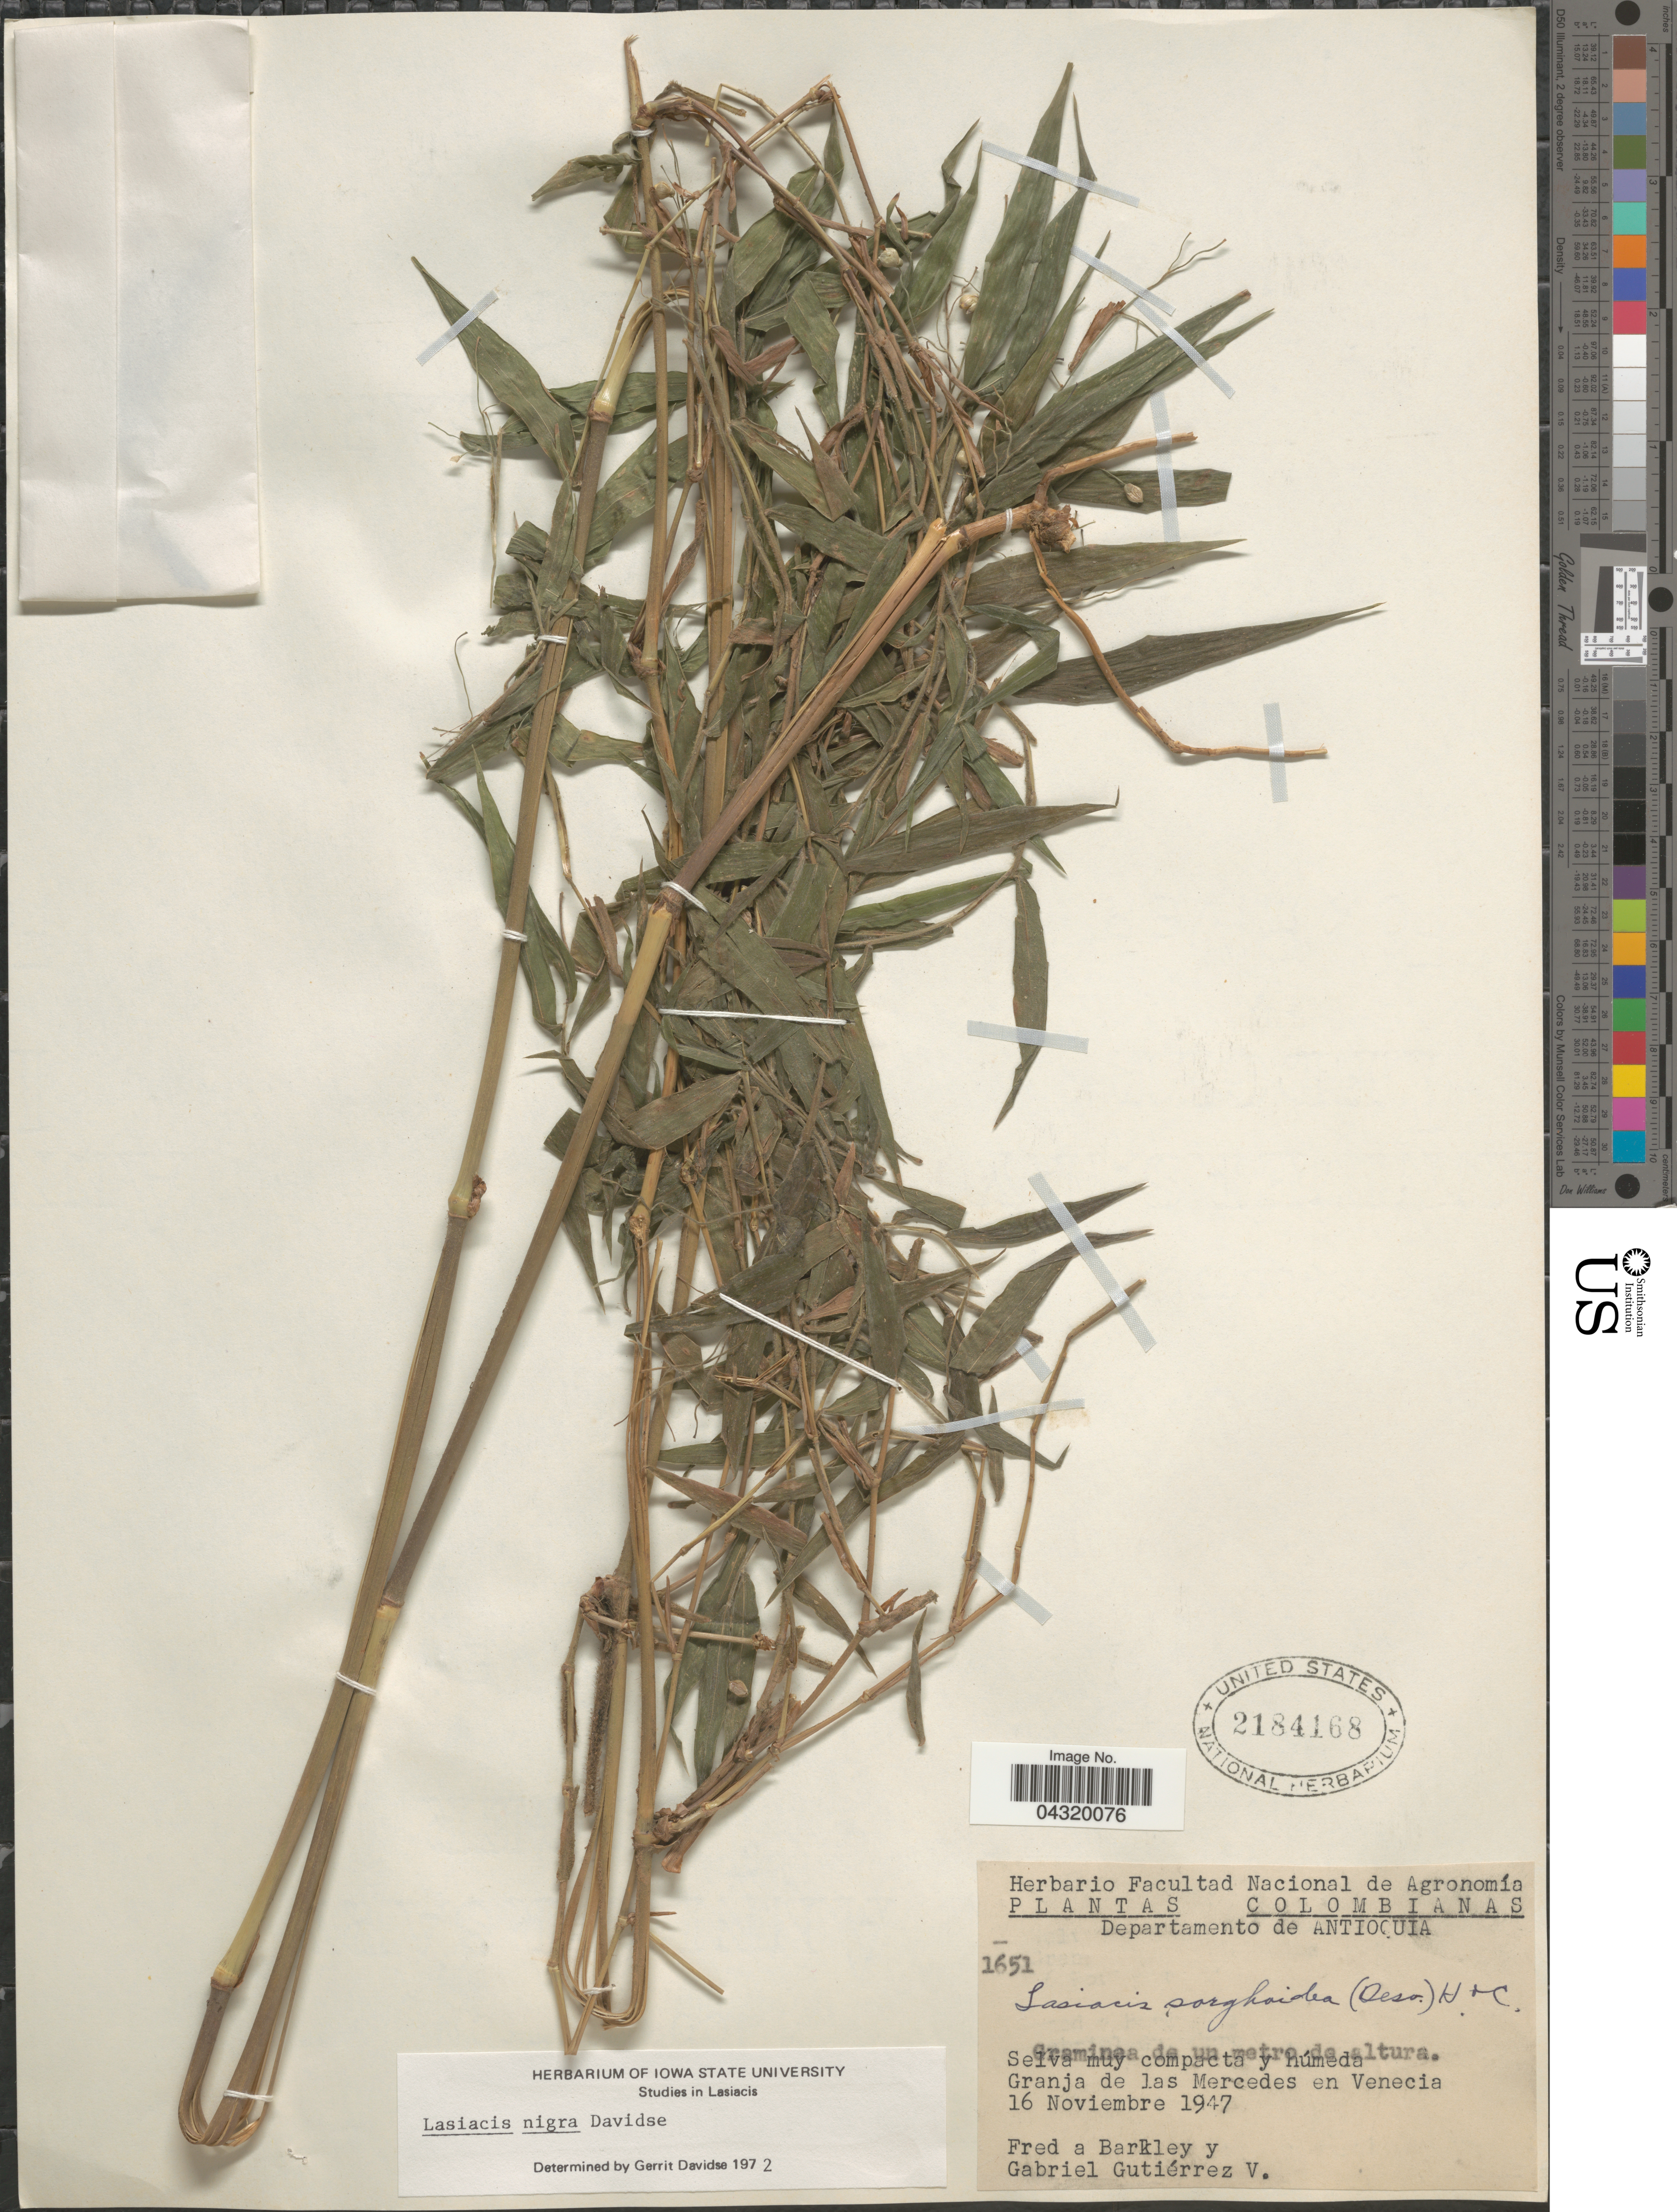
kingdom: Plantae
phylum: Tracheophyta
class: Liliopsida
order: Poales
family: Poaceae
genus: Lasiacis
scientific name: Lasiacis nigra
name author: Davidse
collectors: F. A. Barkley & G. Gutiérrez V.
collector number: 1651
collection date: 1947-11-16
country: Colombia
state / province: Antioquia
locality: Departamento de Antioquia. Granja de las Mercedes en Venecia.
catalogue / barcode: US 2184168